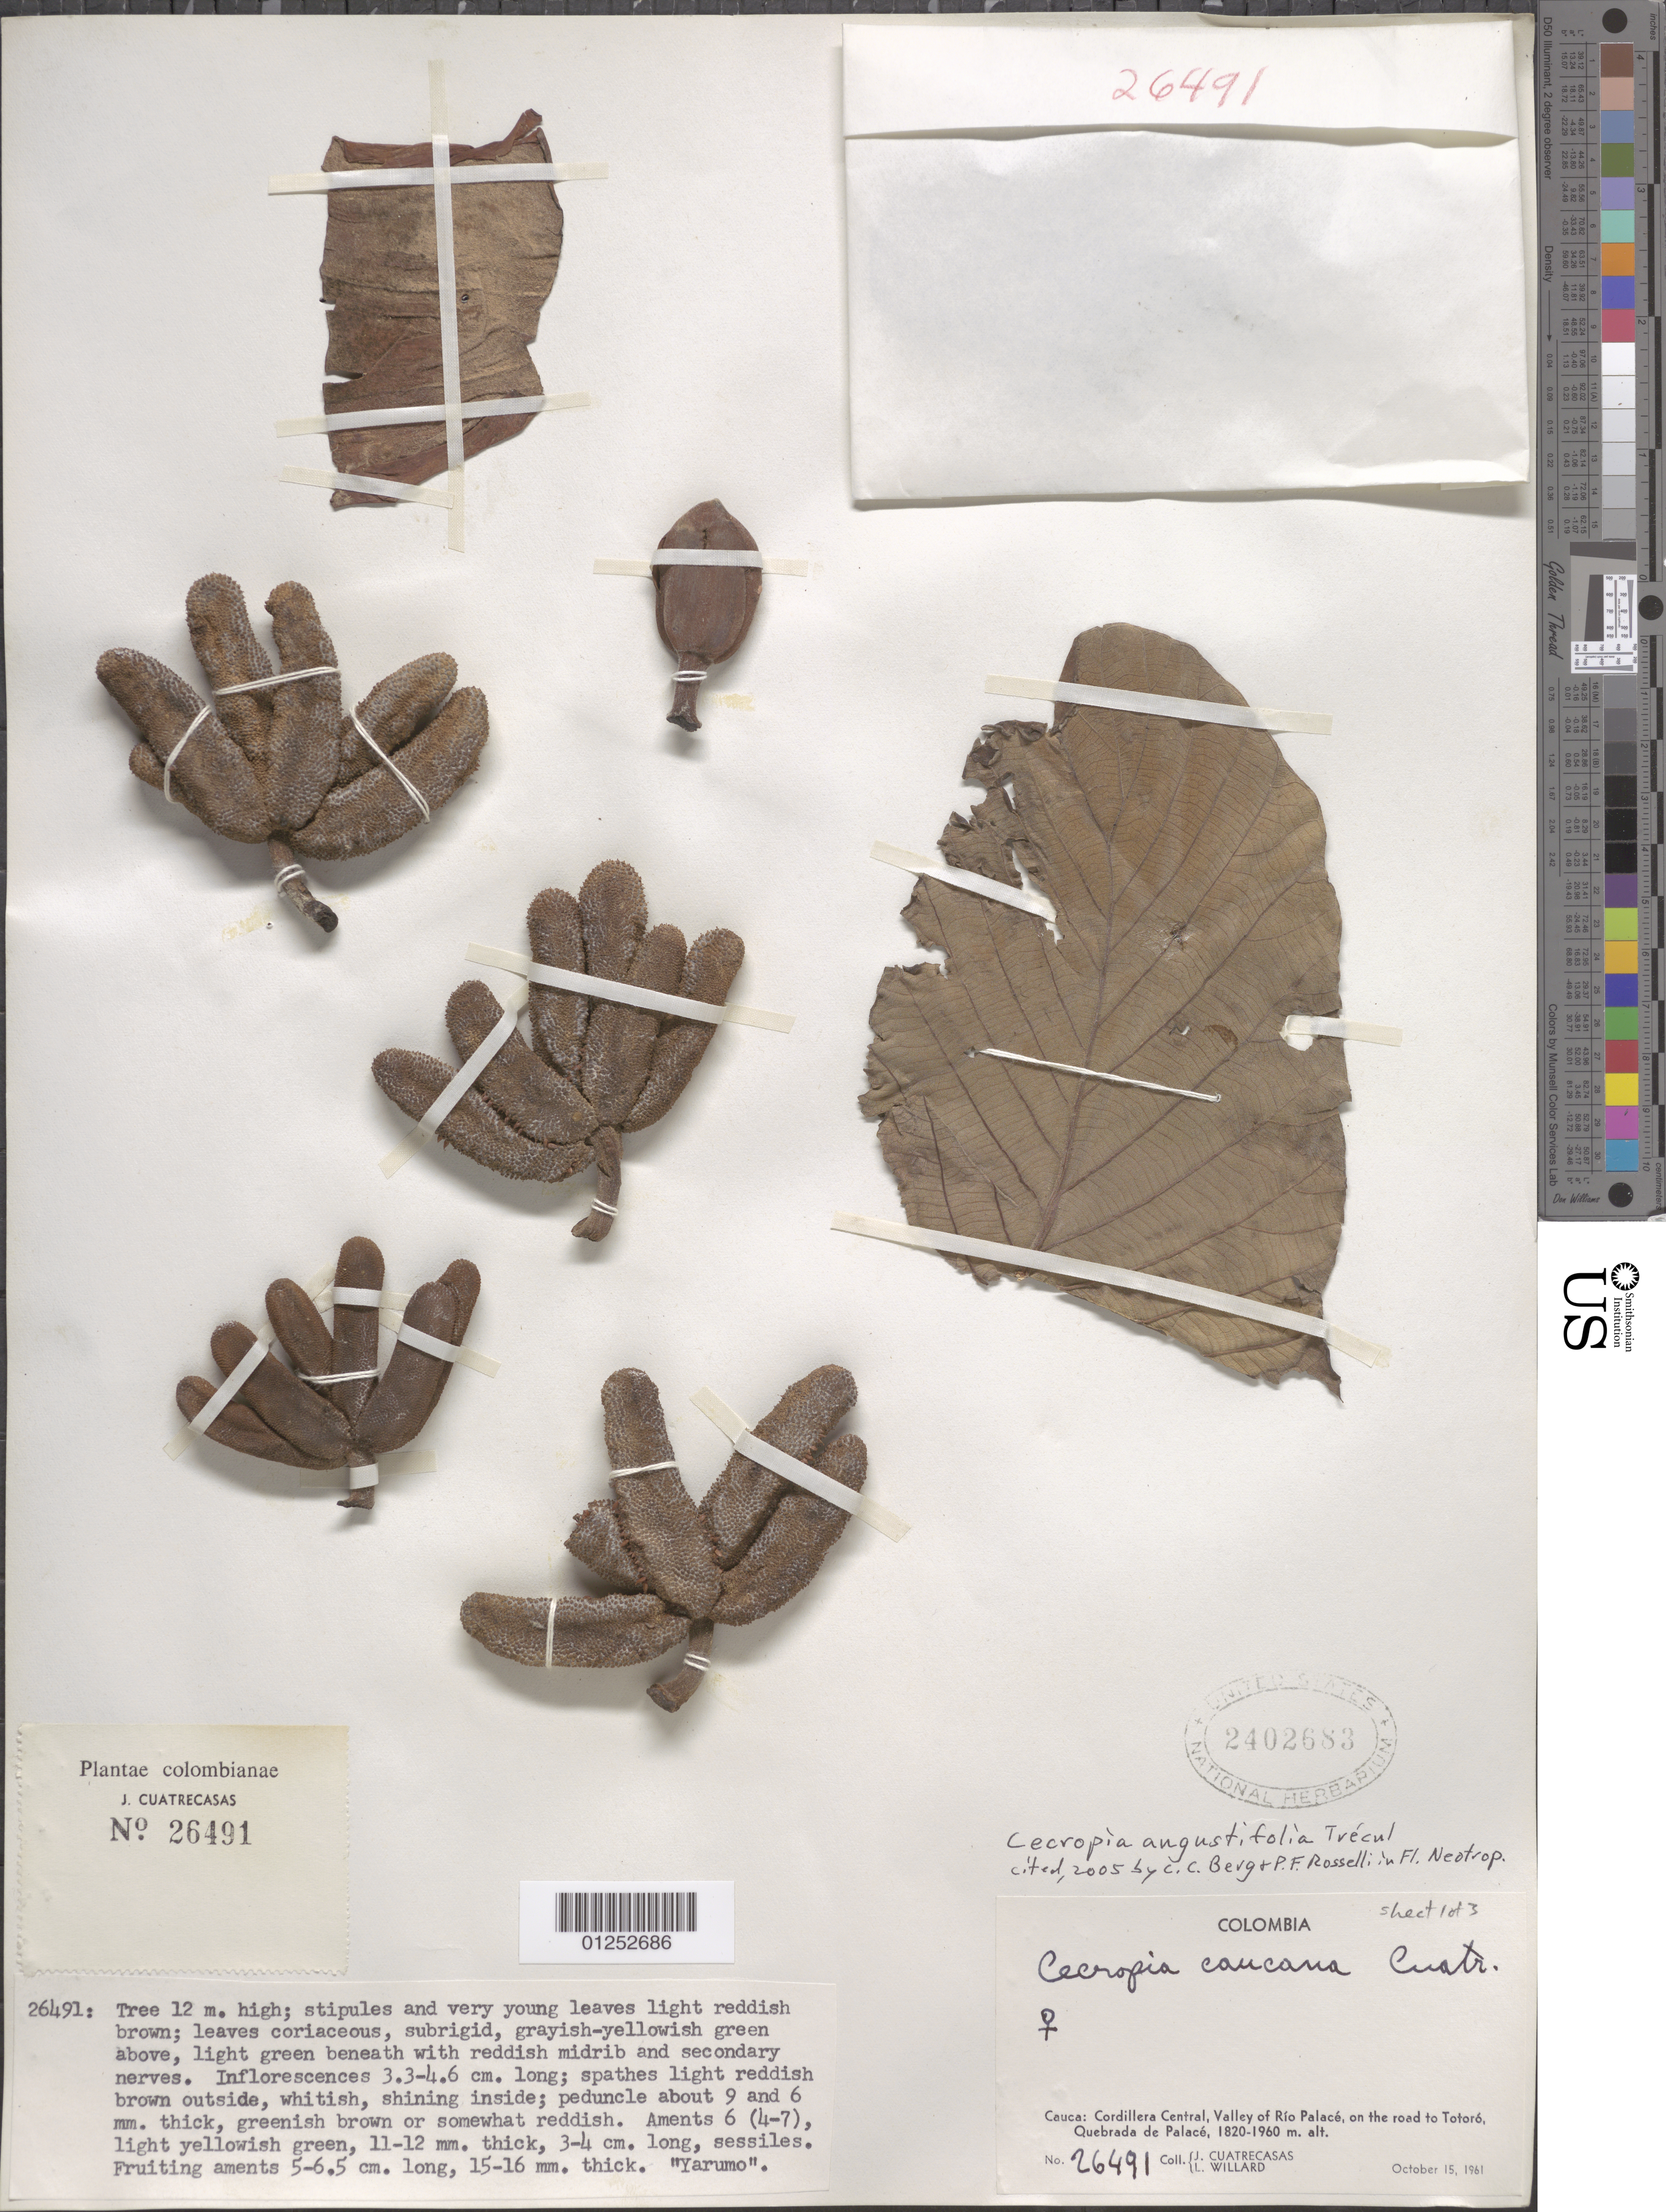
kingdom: Plantae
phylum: Tracheophyta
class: Magnoliopsida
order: Rosales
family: Urticaceae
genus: Cecropia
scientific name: Cecropia angustifolia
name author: Trécul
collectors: J. Cuatrecasas & L. Willard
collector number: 26491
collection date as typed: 15 Oct 1961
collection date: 1961-10-15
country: Colombia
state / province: Cauca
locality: Cordillera Central, Valley of Rio Palacé on road to Totoró, Quebrada de Palacé.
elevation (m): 1820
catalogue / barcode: US 2402683